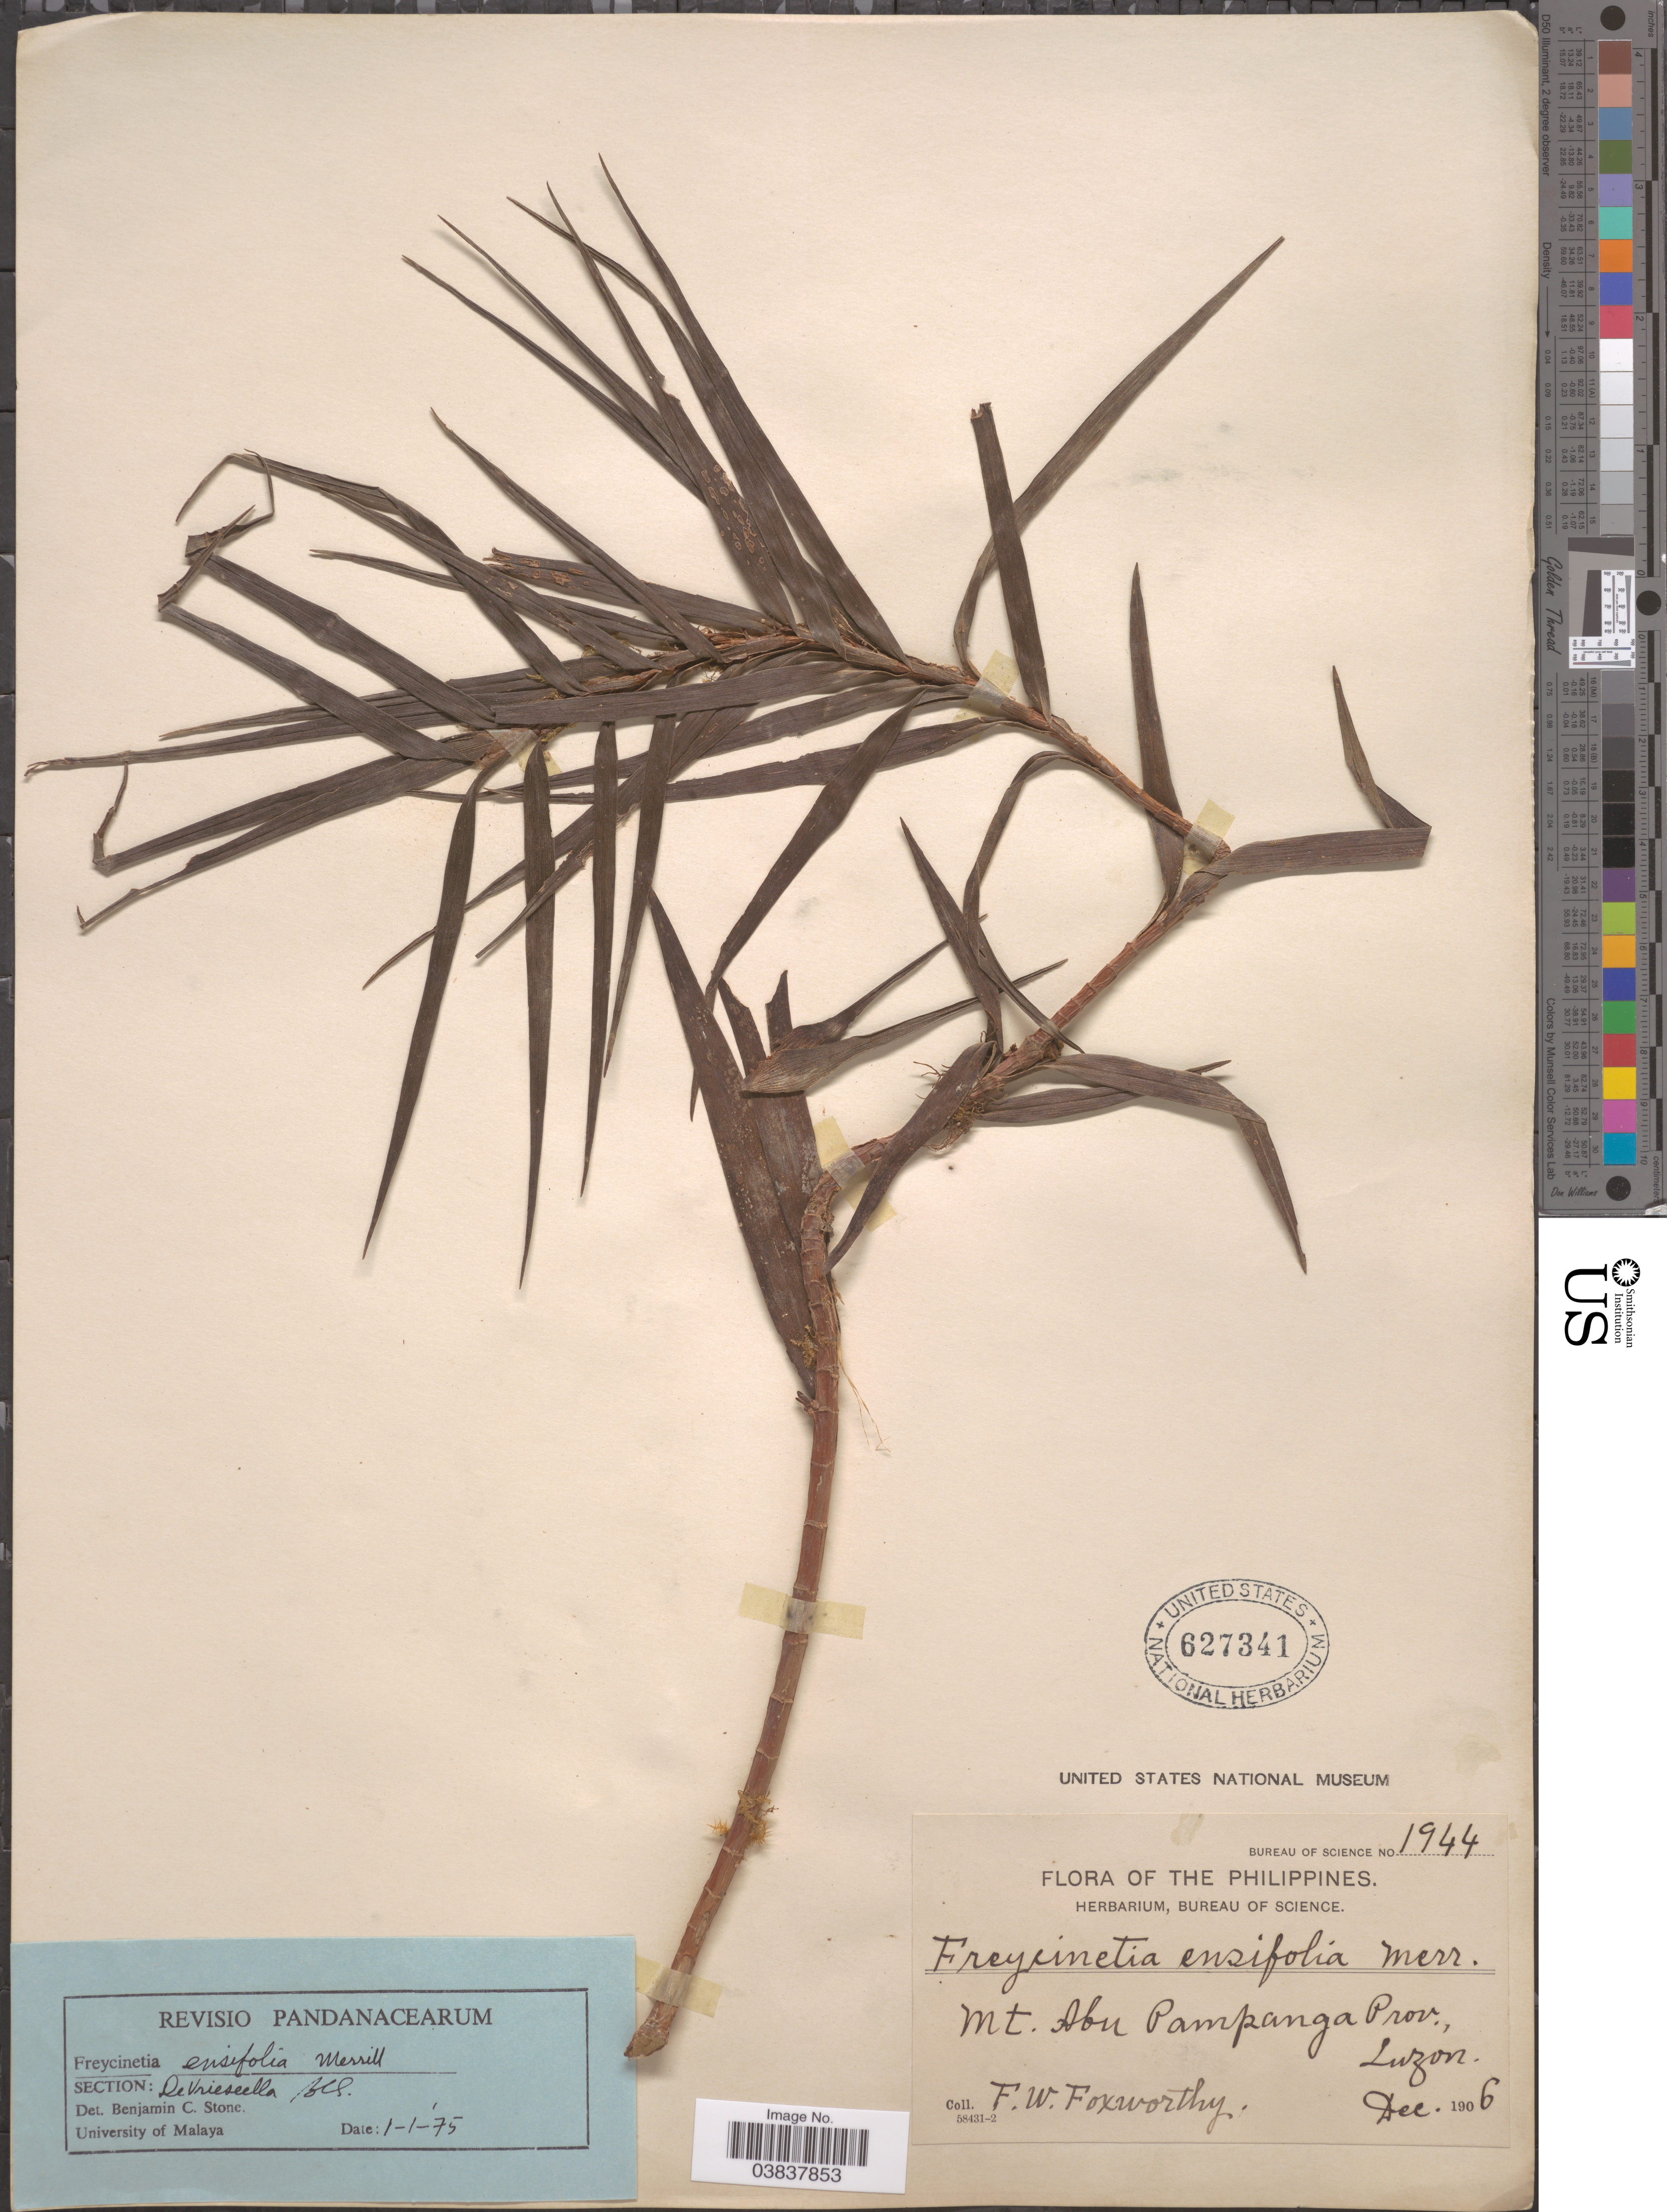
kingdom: Plantae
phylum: Tracheophyta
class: Liliopsida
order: Pandanales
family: Pandanaceae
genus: Freycinetia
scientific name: Freycinetia ensifolia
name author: Merr.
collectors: F. W. Foxworthy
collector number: Bureau of Science 1944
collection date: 1906-12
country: Philippines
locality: Mt. Abu Pampanga Prov., Luzon.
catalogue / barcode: US 627341